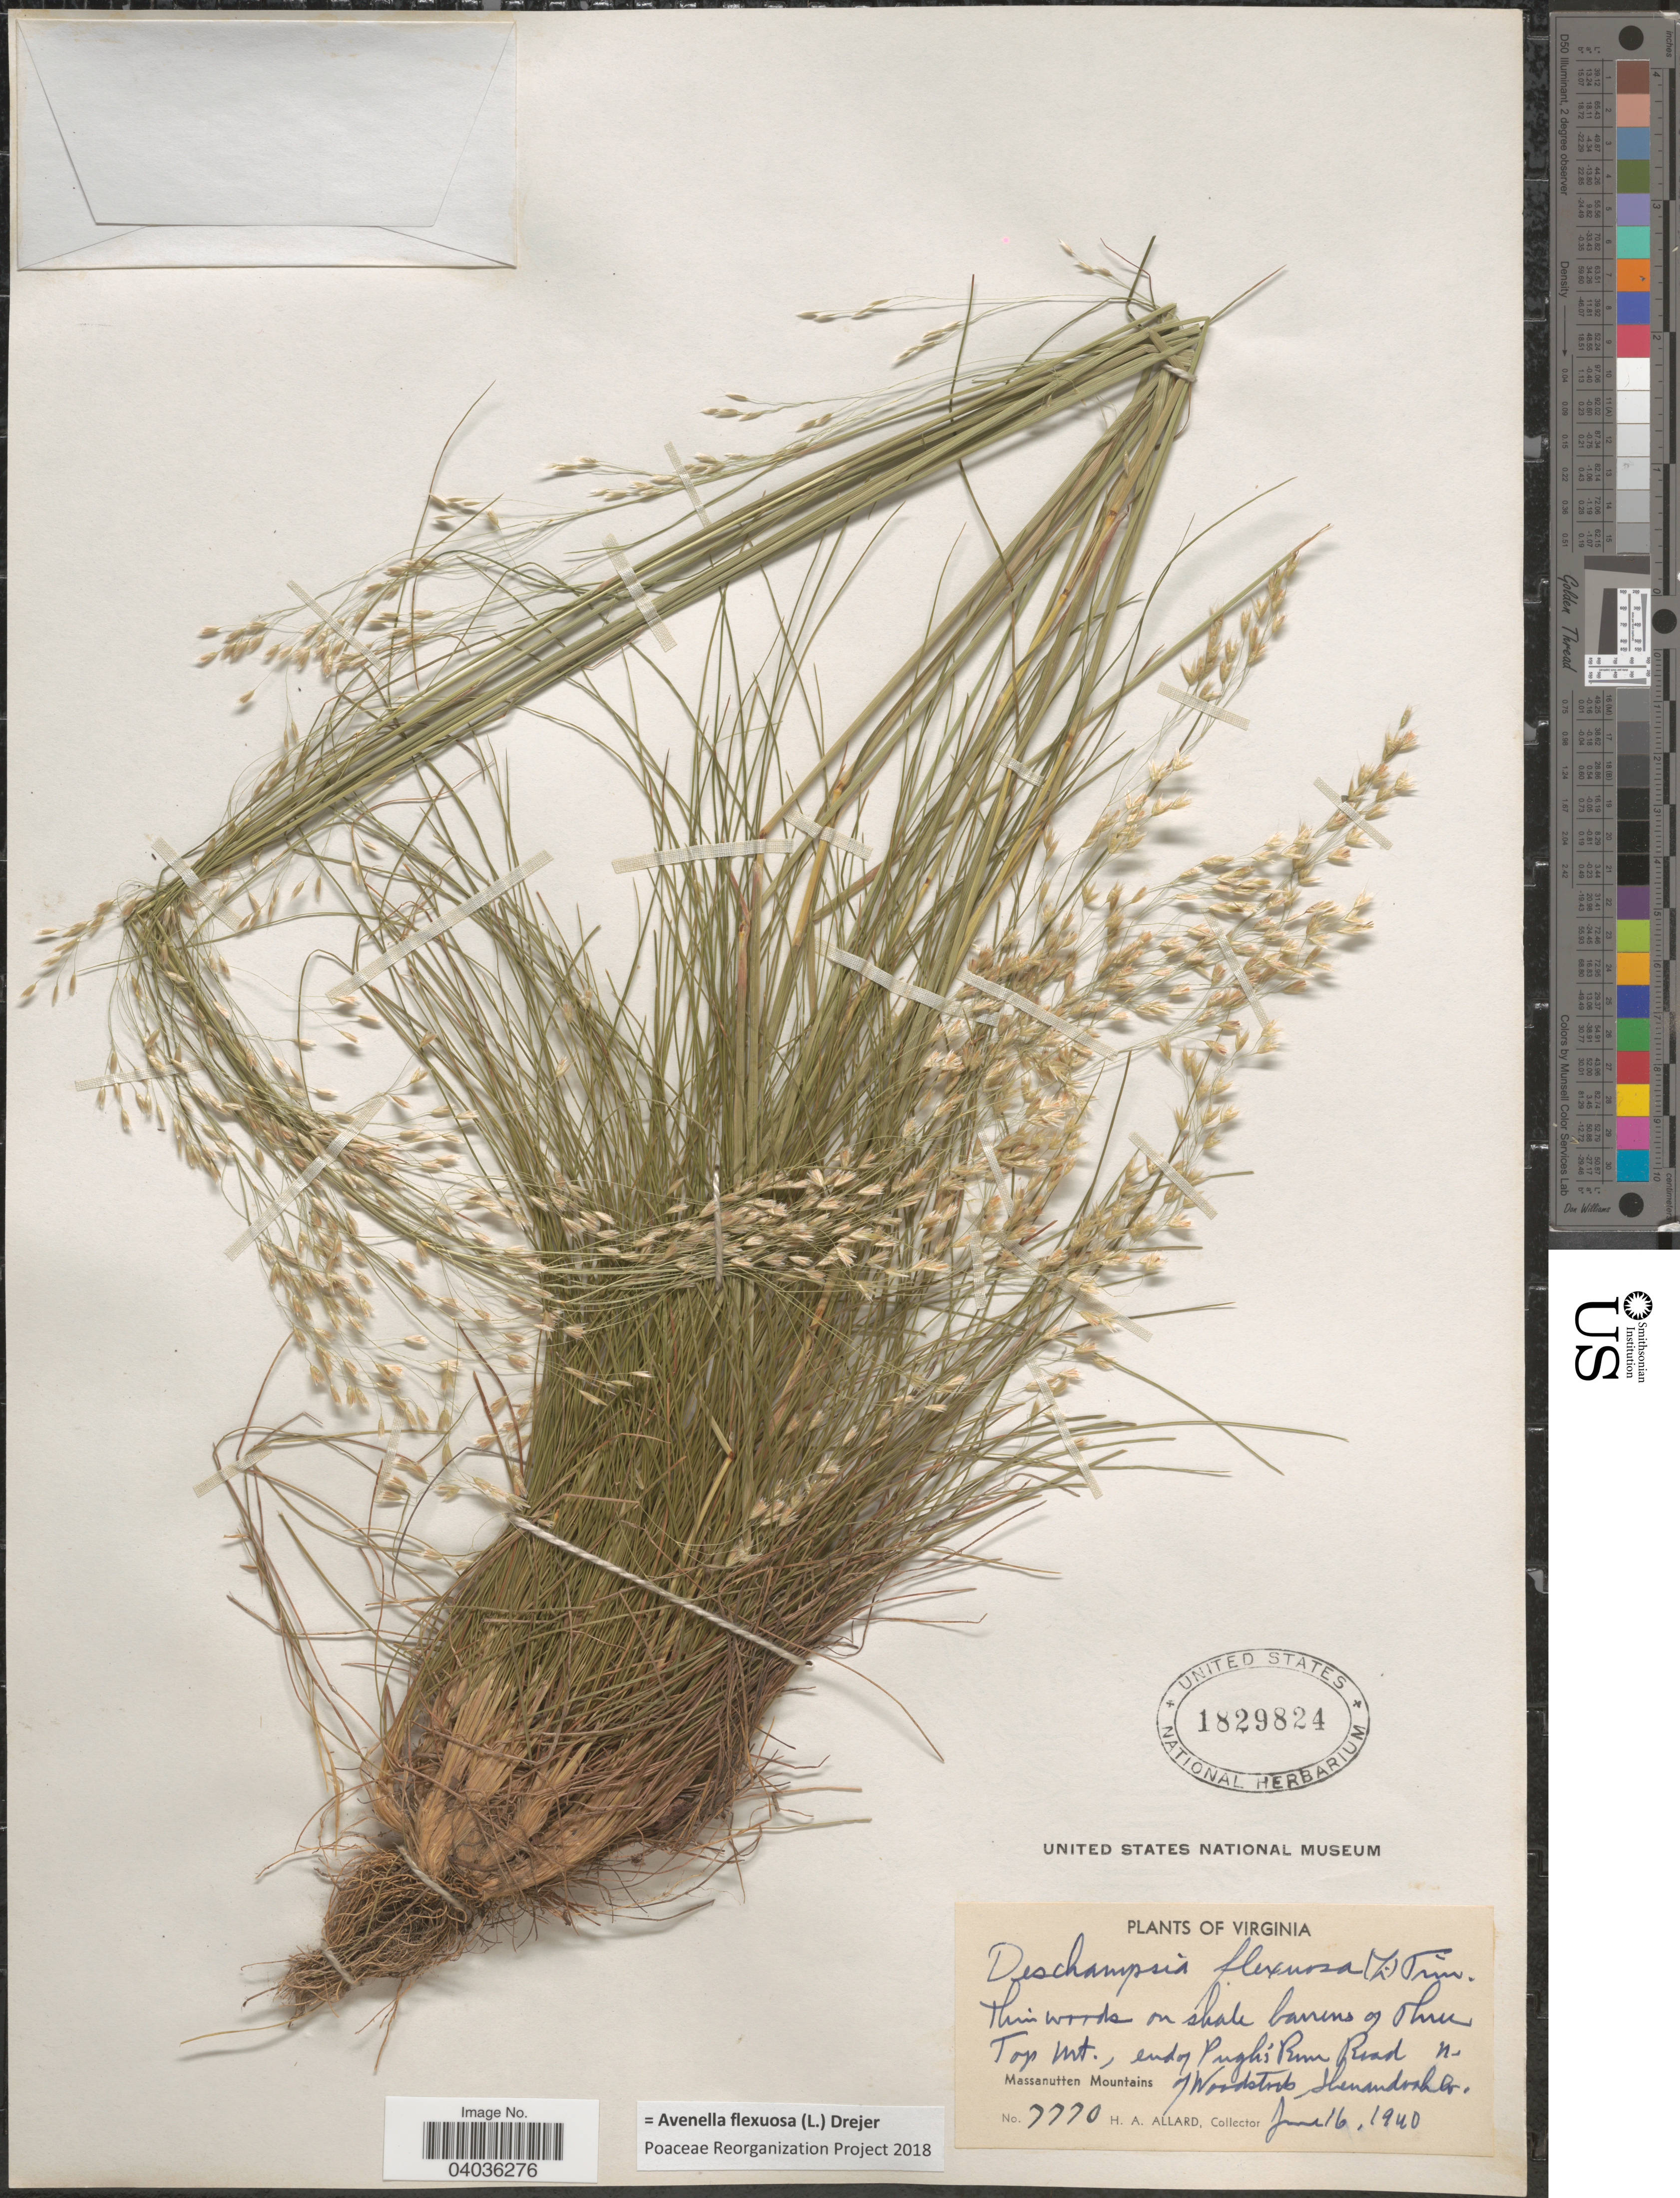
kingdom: Plantae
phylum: Tracheophyta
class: Liliopsida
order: Poales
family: Poaceae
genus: Avenella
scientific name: Avenella flexuosa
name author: (L.) Drejer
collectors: H. A. Allard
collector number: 7770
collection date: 1940-06-16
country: United States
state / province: Virginia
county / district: Shenandoah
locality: Three Top Mt., end of Pugh's River Road. n. of Woodstock, Shenandoah Co. Massanutten Mountains.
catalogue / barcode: US 1829824